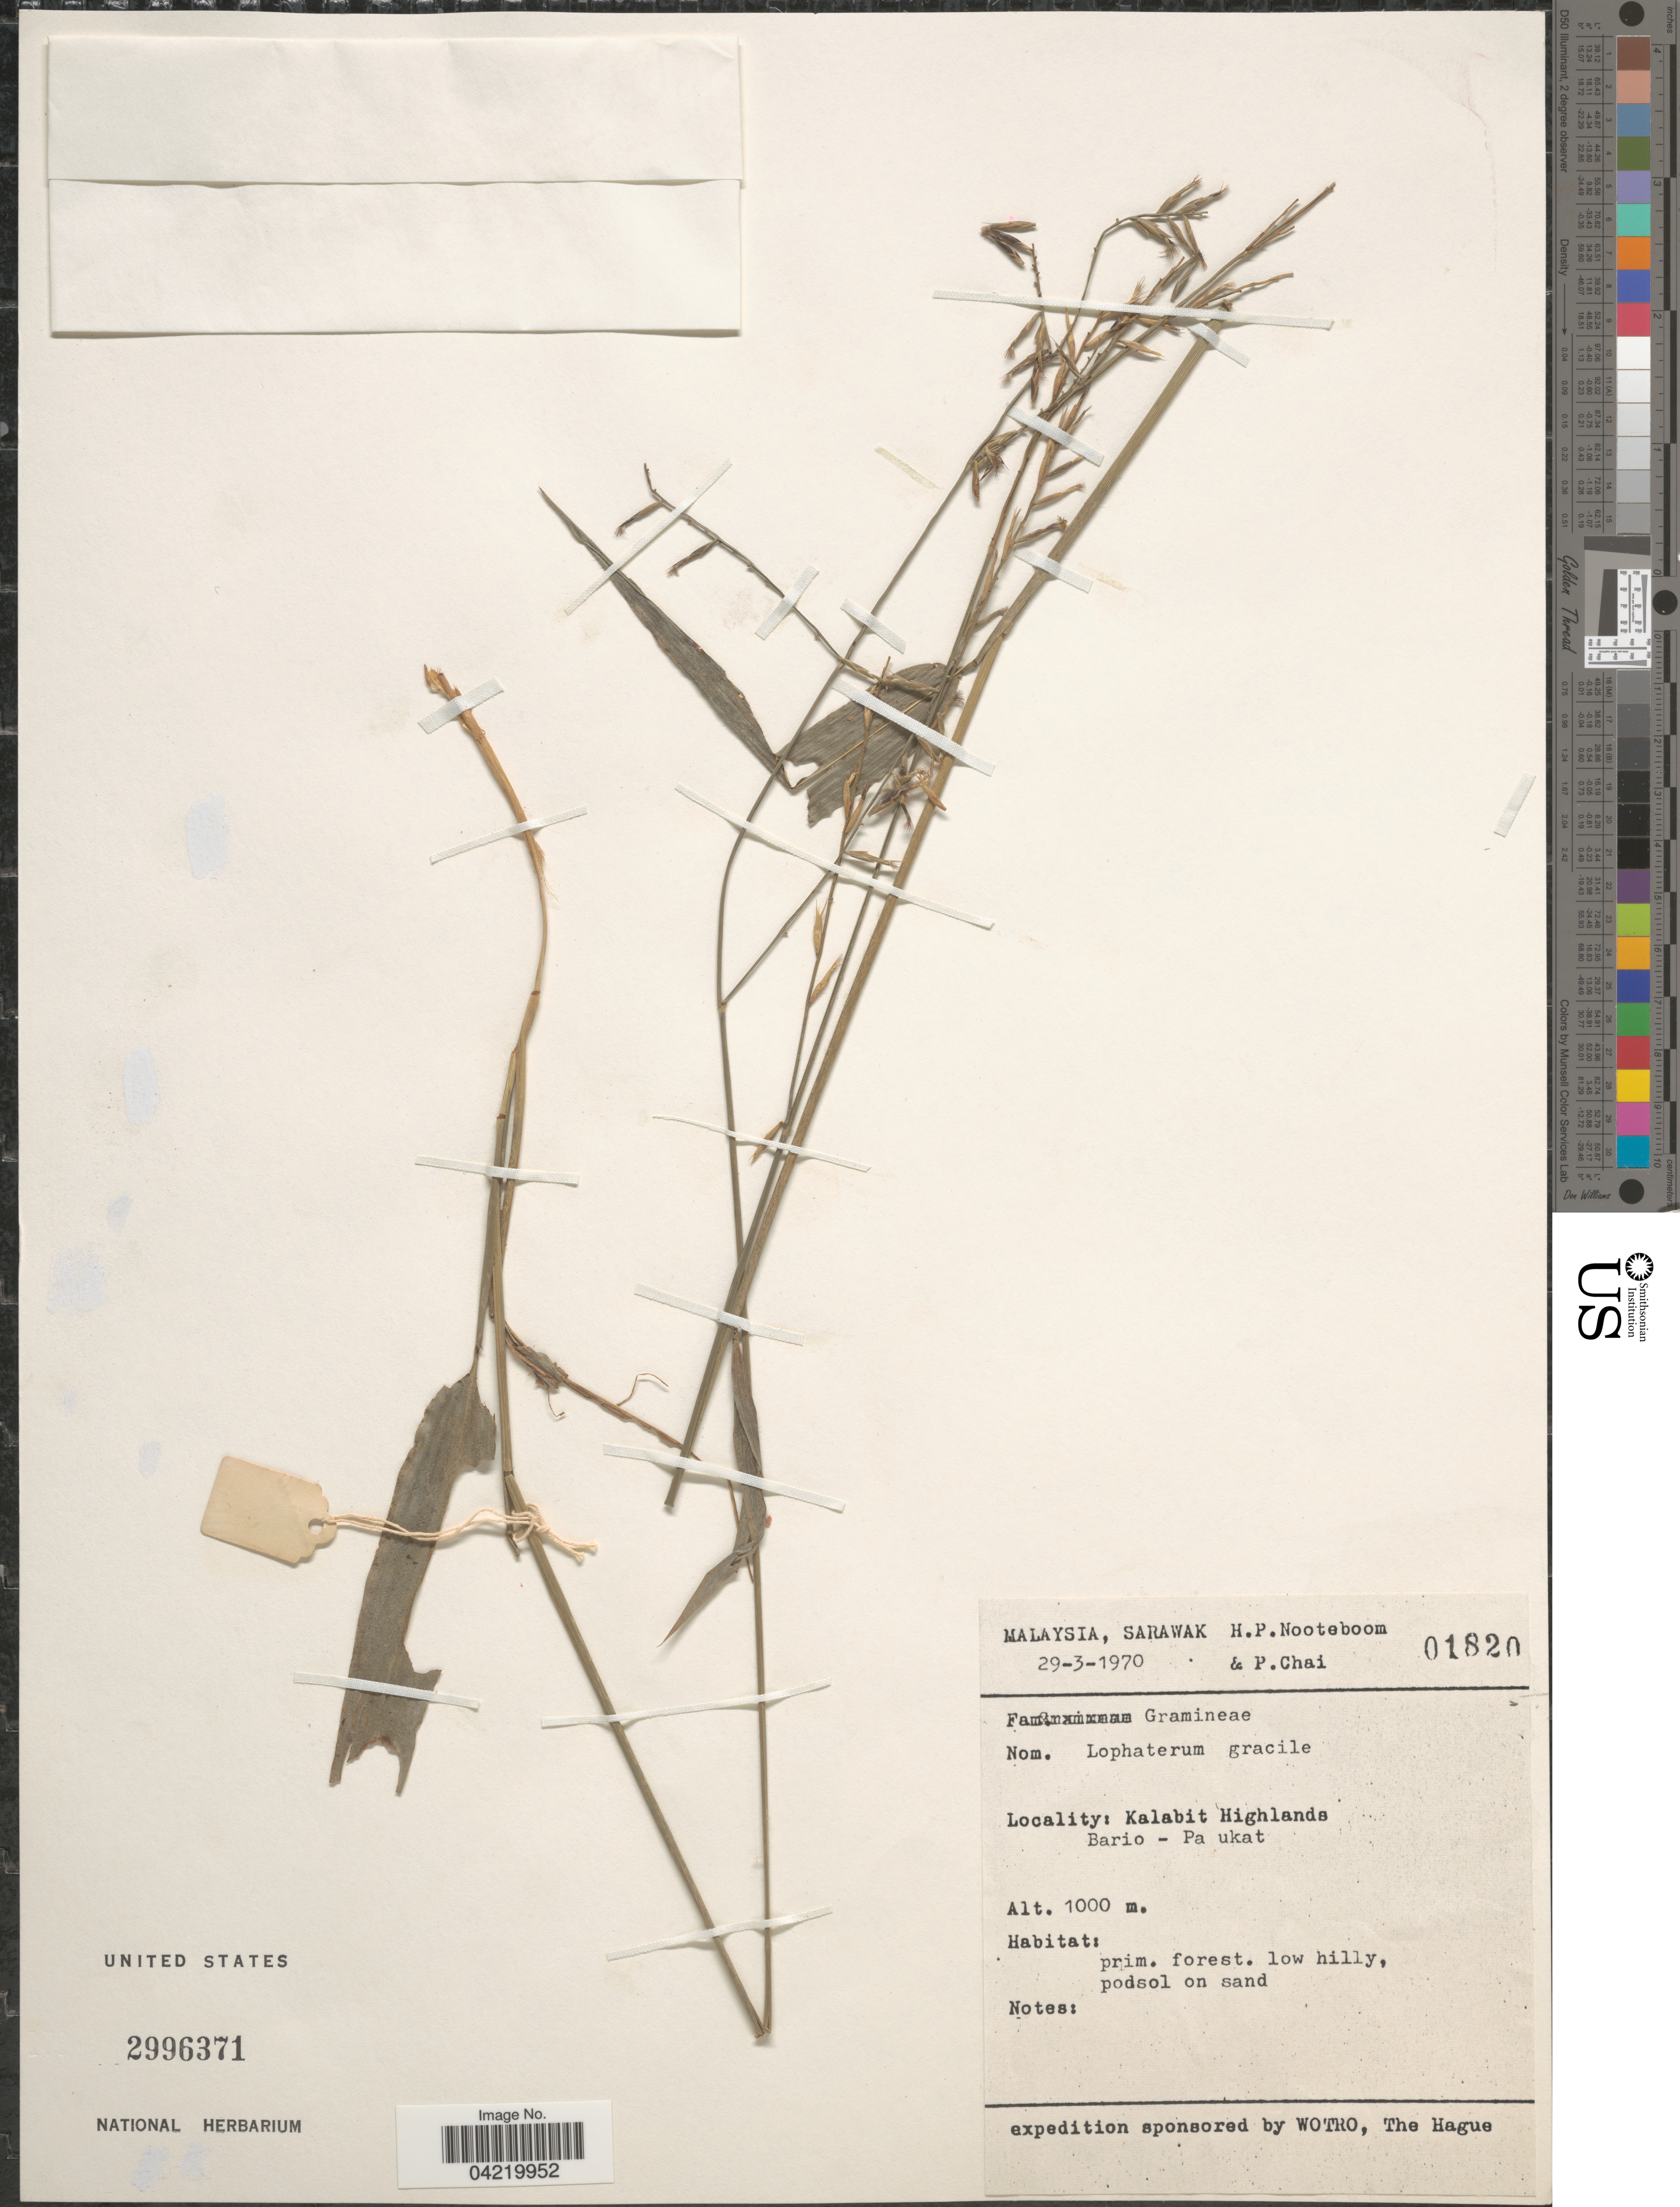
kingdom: Plantae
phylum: Tracheophyta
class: Liliopsida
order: Poales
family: Poaceae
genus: Lophatherum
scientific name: Lophatherum gracile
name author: Brongn.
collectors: H. P. Nooteboom & P. Chai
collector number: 01820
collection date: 1970-03-29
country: Malaysia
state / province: Sarawak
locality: Kalabit Highlands. Bario - Pa ukat.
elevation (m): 1000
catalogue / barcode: US 2996371